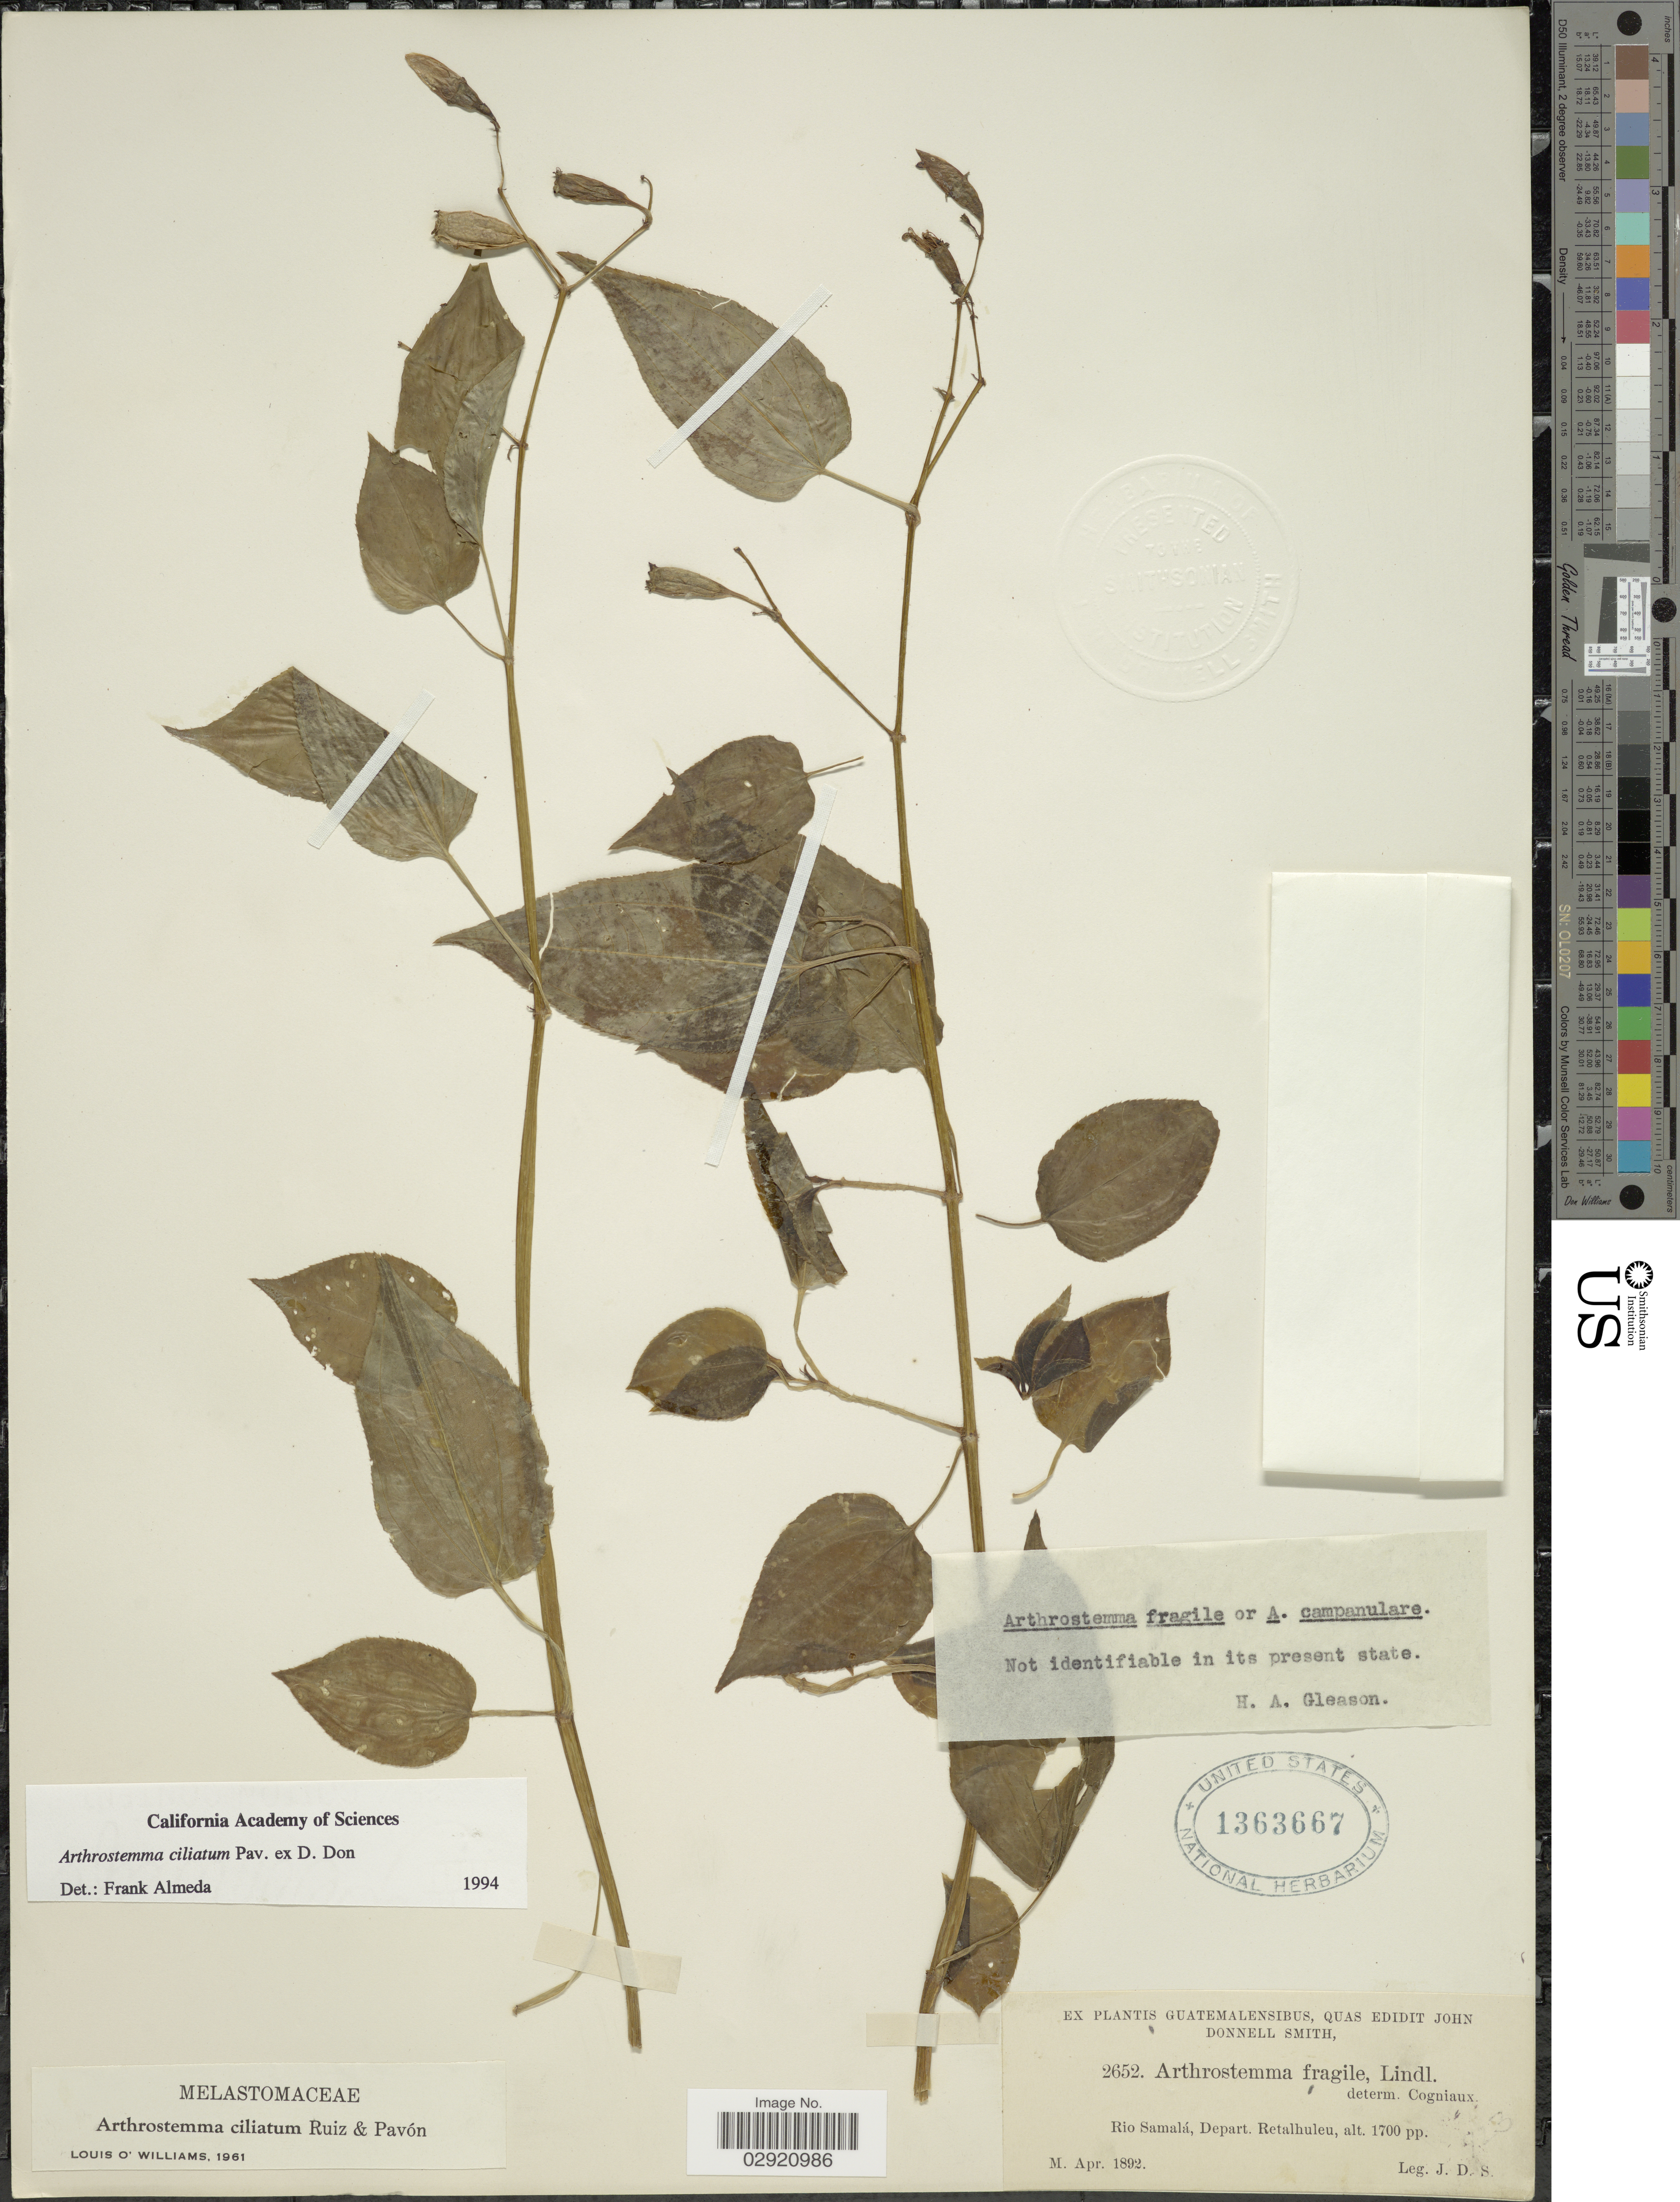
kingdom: Plantae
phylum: Tracheophyta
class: Magnoliopsida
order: Myrtales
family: Melastomataceae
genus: Arthrostemma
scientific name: Arthrostemma ciliatum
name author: Pav. ex D. Don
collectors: J. Donnell Smith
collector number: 2652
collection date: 1892-04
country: Guatemala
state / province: Retalhuleu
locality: Rio Samalá, Depart. Retalhuleu.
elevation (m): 518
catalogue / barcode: US 1363667